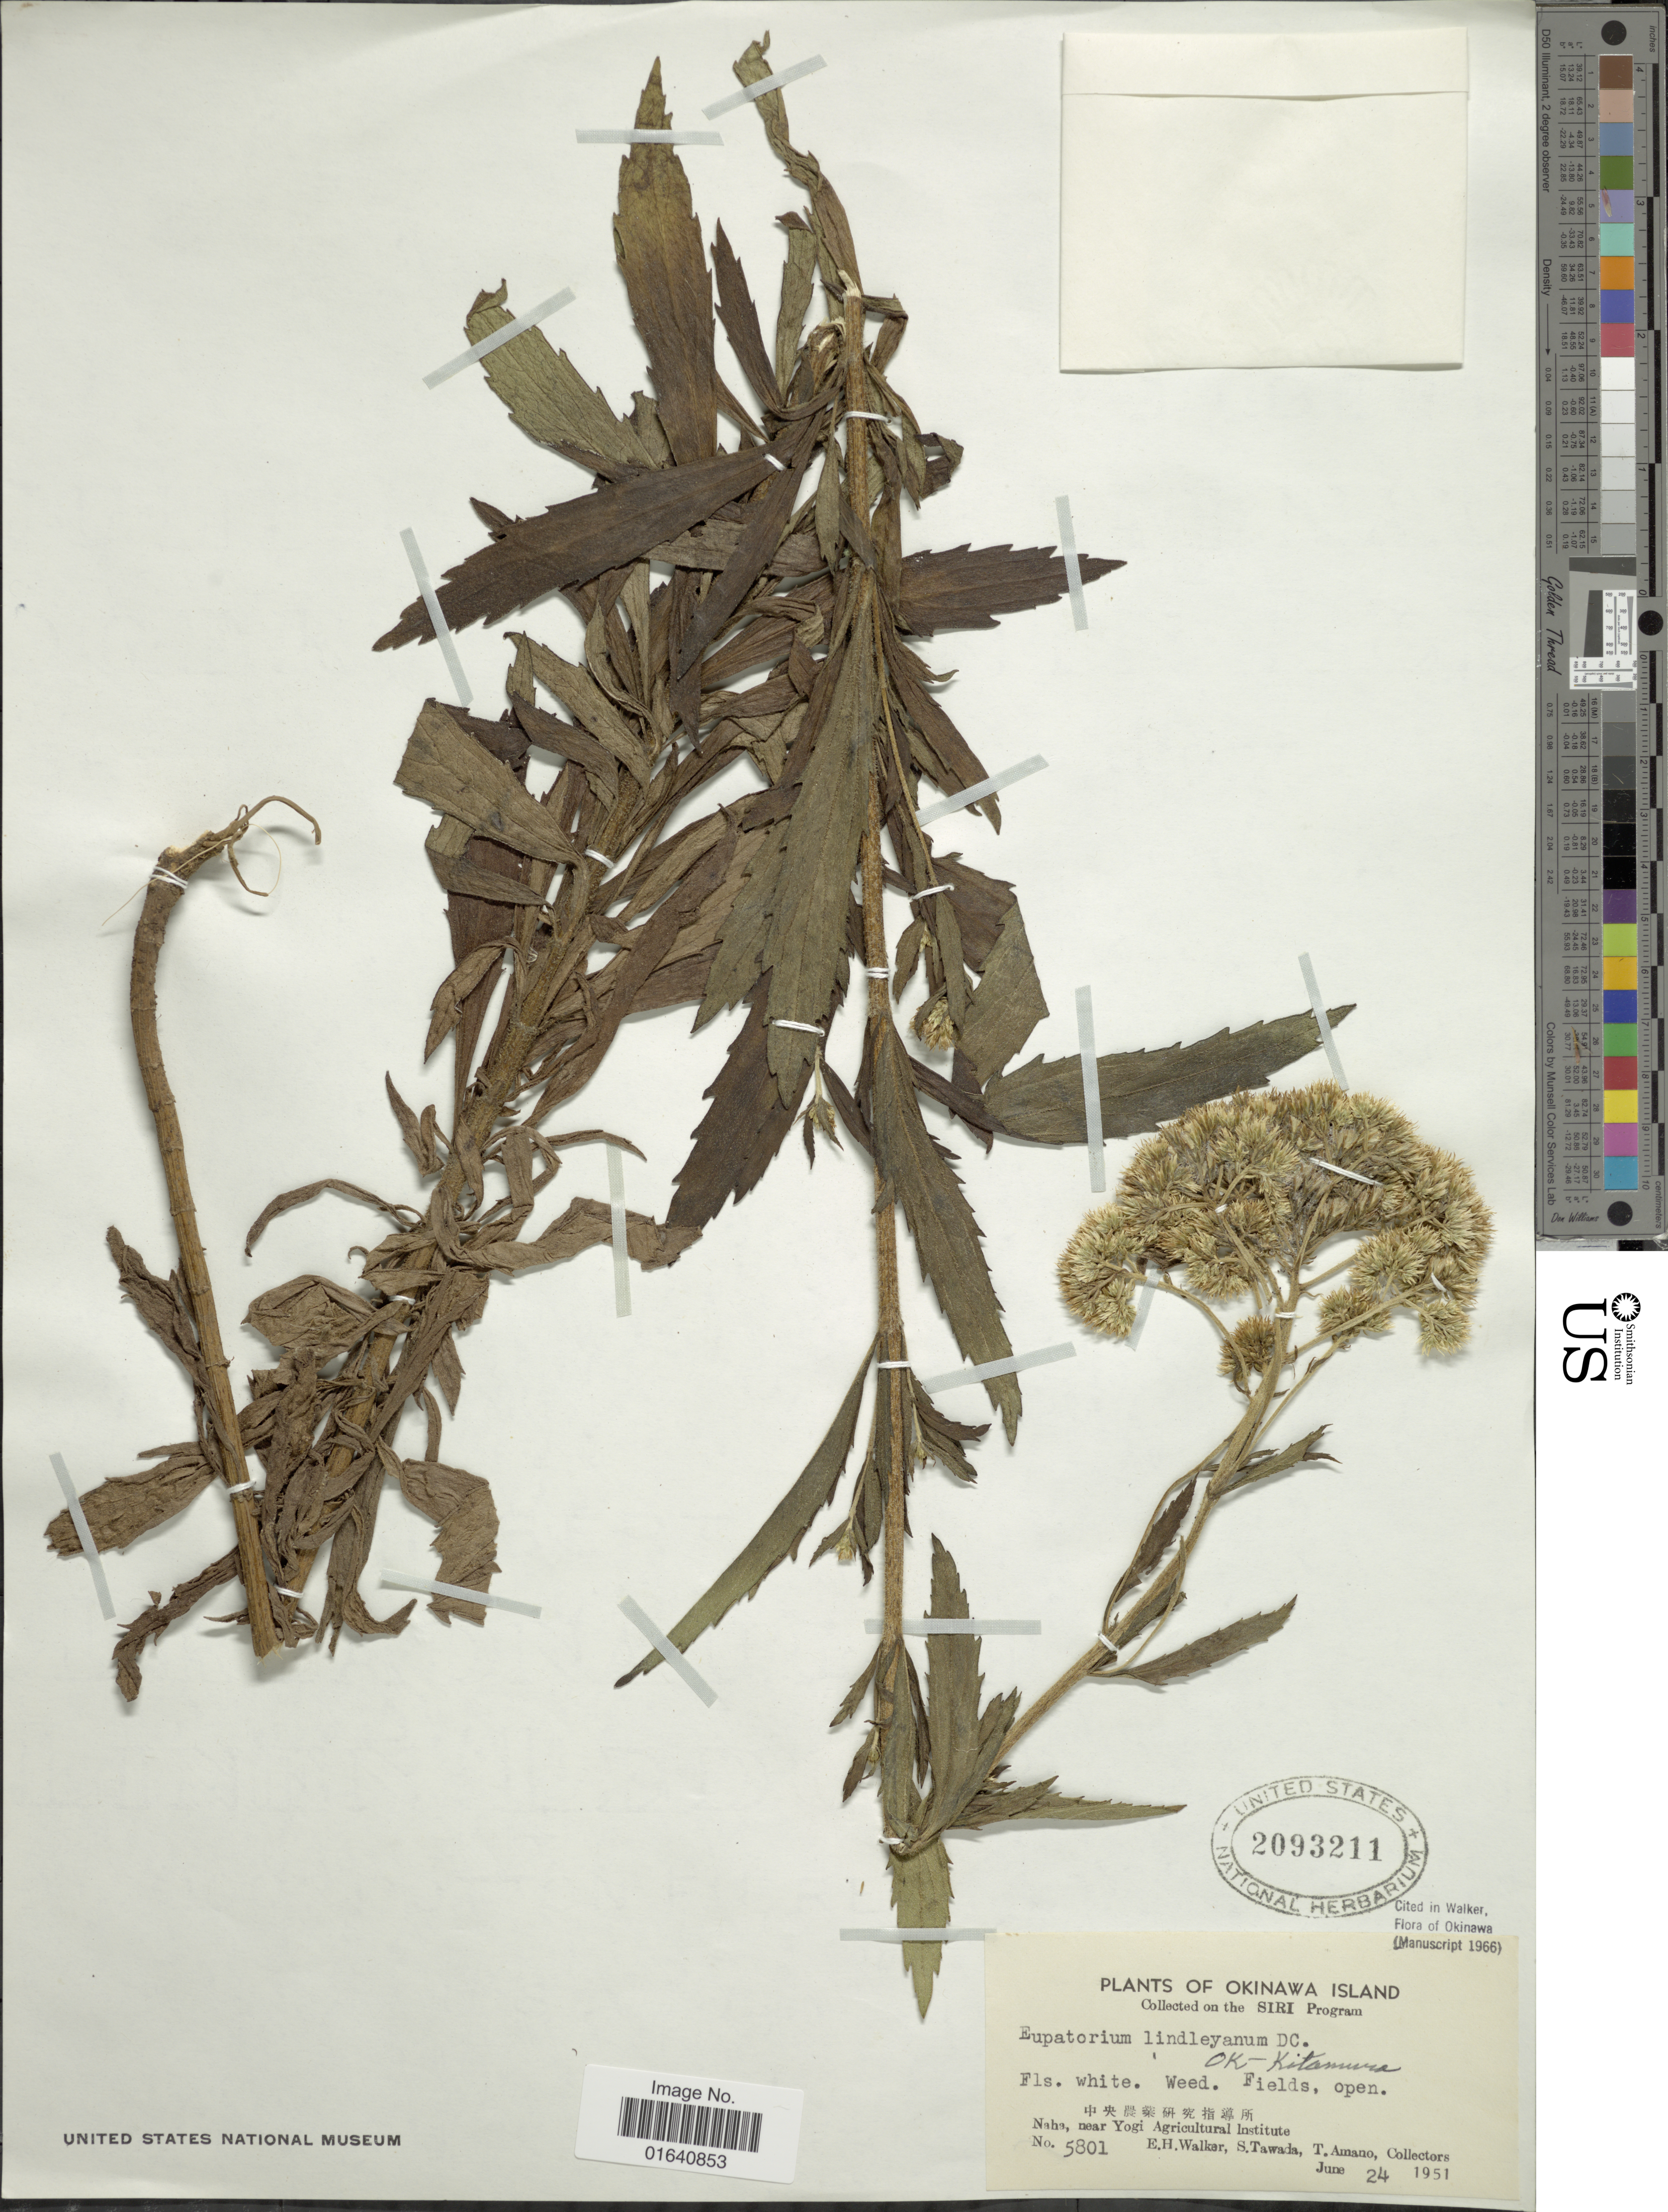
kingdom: Plantae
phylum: Tracheophyta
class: Magnoliopsida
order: Asterales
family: Asteraceae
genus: Eupatorium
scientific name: Eupatorium lindleyanum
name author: DC.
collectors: E. H. Walker, S. Tawada & T. Amano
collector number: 5801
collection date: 1951-06-24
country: Japan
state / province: Okinawa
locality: Okinawa Island, Naba, near Yohi Agricultural Institute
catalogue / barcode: US 2093211